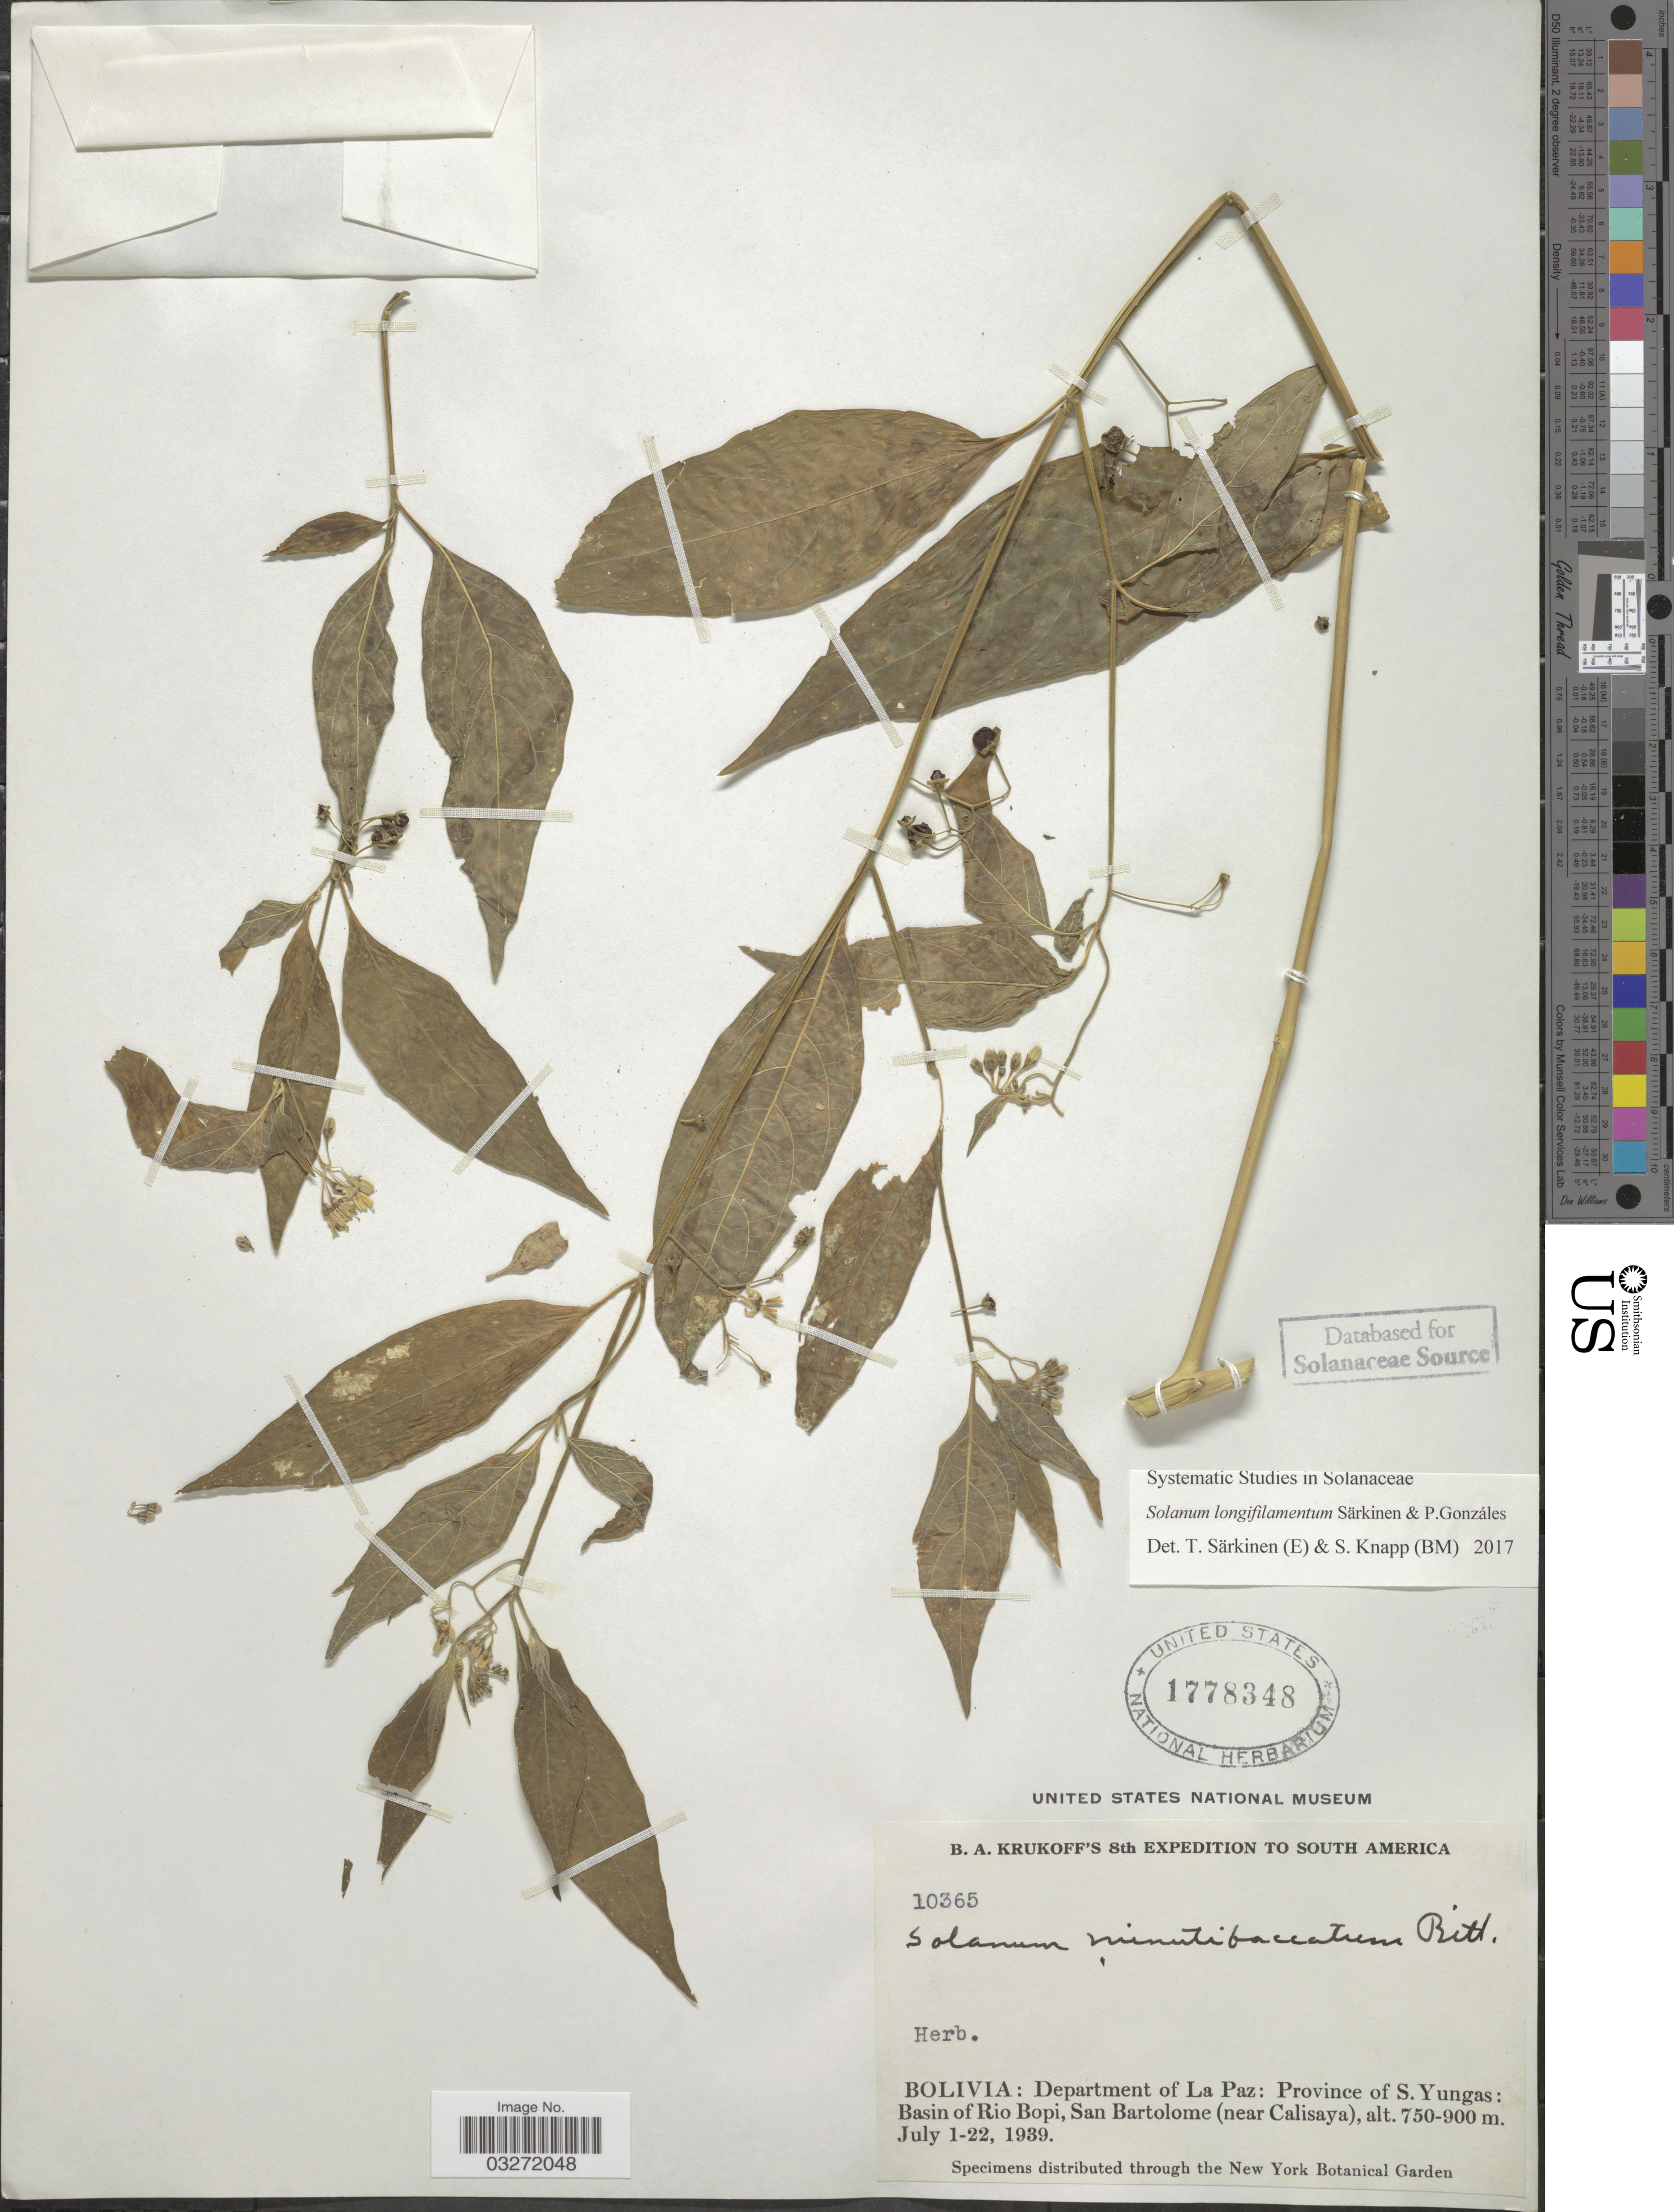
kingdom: Plantae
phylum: Tracheophyta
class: Magnoliopsida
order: Solanales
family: Solanaceae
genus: Solanum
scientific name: Solanum longifilamentum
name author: Särkinen & P. Gonzáles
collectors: B. A. Krukoff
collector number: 10365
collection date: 1939-07-01/1939-07-22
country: Bolivia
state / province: La Paz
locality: Department of La Paz: Province of S. Yungas: Basin of Rio Bopi, San Bartolome (near Calisaya).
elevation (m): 750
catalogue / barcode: US 1778348